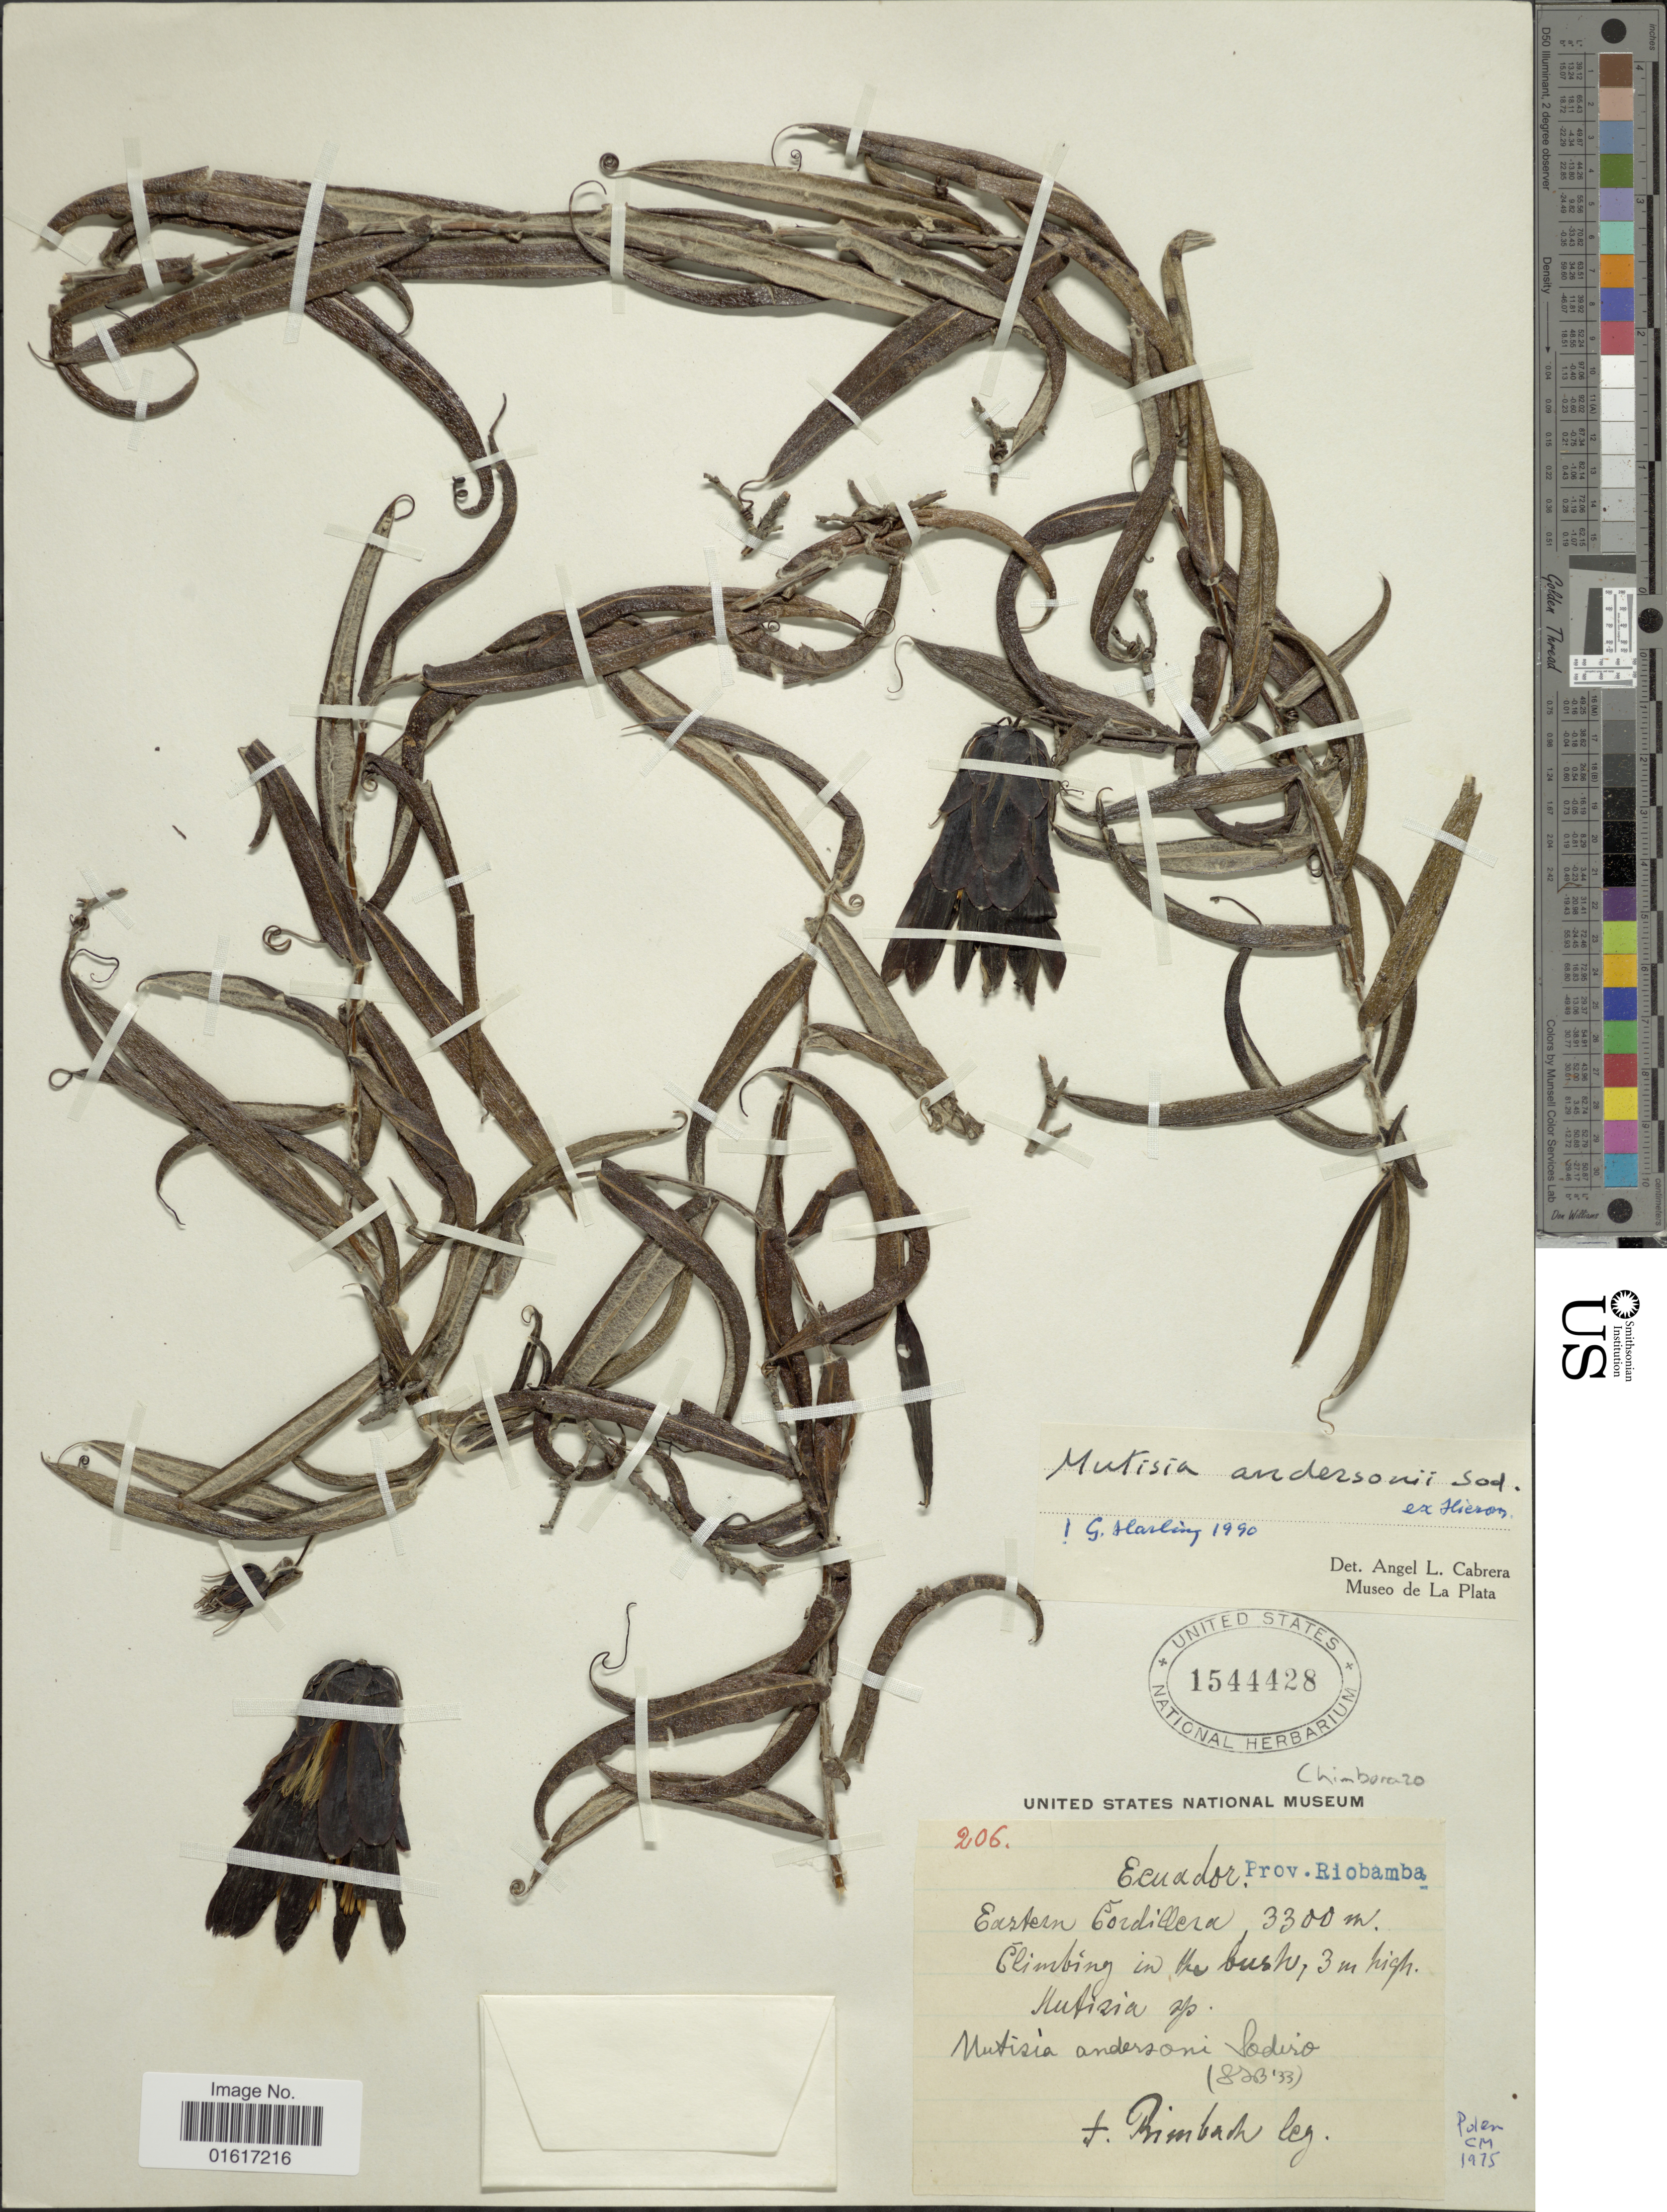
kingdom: Plantae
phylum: Tracheophyta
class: Magnoliopsida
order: Asterales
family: Asteraceae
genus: Mutisia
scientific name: Mutisia anderssonii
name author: Sodiro ex Hieron.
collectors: A. Rimbach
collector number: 206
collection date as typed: Transcribed d/m/y: 23/8/33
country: Ecuador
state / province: Chimborazo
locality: Prov. Riobamba. Eastern Cordillera [interpreted]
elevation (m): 3300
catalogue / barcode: US 1544428